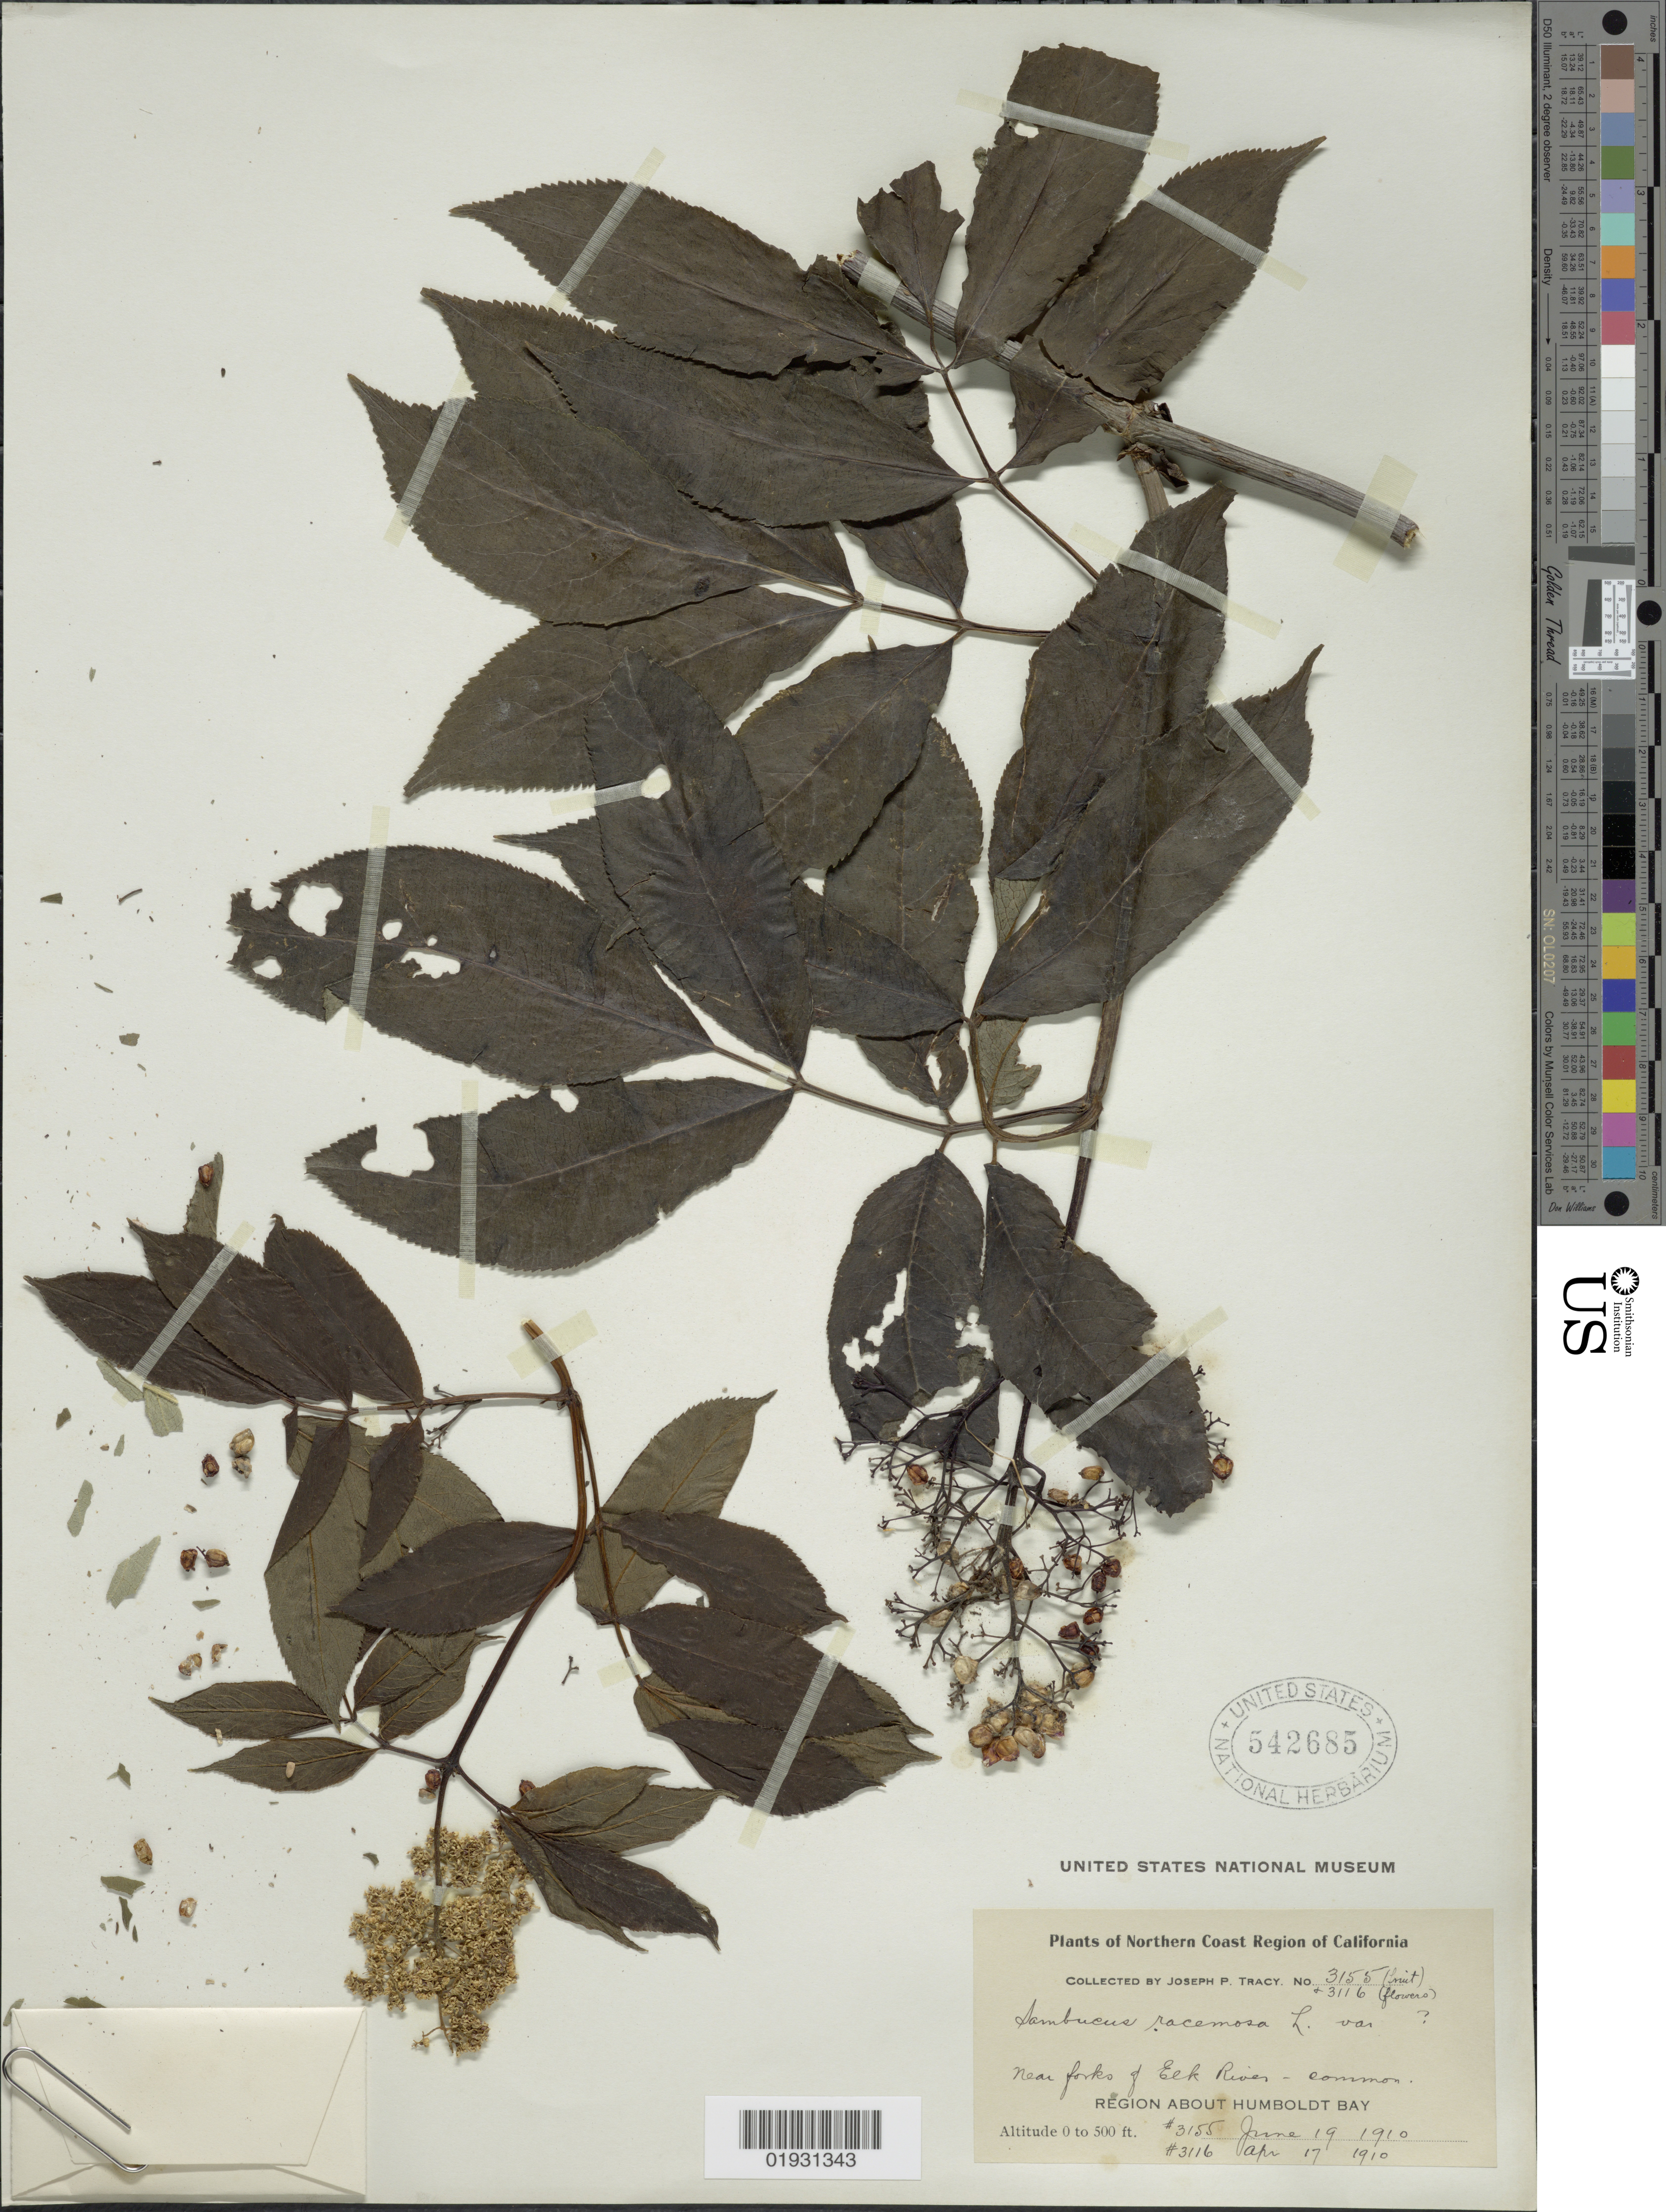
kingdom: Plantae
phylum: Tracheophyta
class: Magnoliopsida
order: Dipsacales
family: Viburnaceae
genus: Sambucus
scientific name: Sambucus racemosa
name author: L.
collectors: J. Tracy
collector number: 3155/3116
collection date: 1910-04-17/1910-06-19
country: United States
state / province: California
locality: Northern Coast Region of California, near forks of Eek River, Region about Humboldt Bay.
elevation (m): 0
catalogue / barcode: US 542685